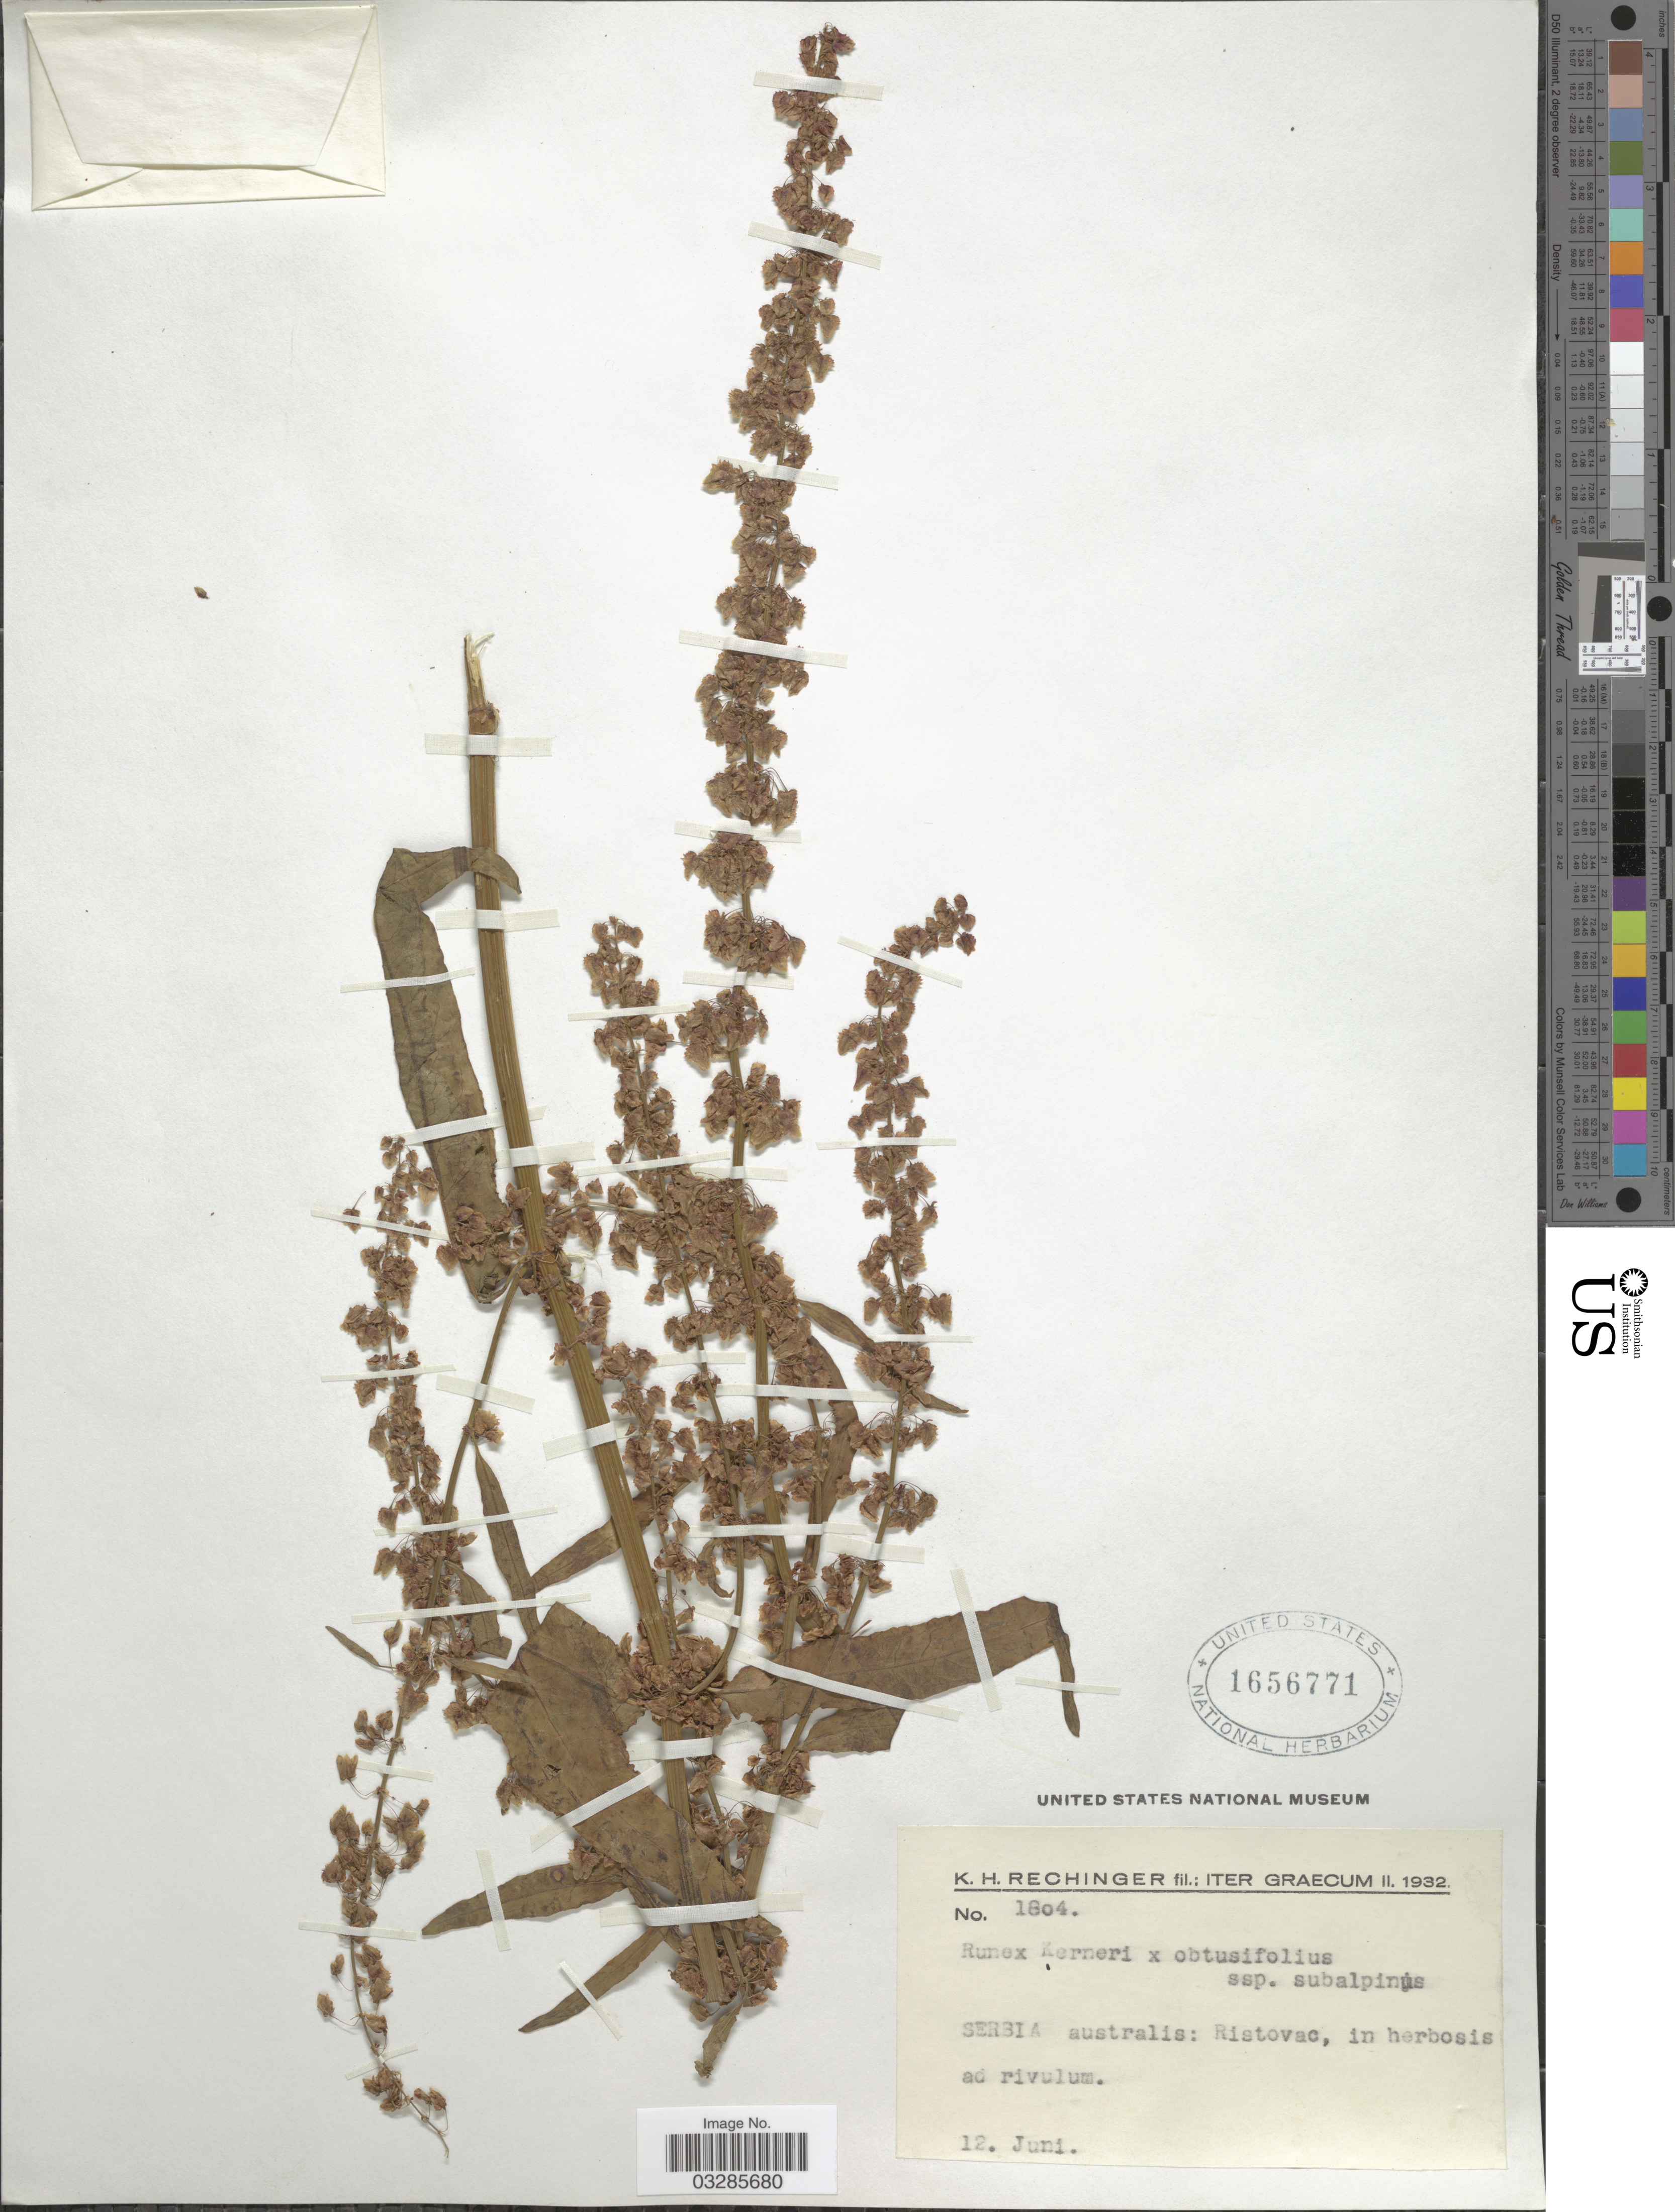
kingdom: Plantae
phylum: Tracheophyta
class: Magnoliopsida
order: Caryophyllales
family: Polygonaceae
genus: Rumex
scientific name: Rumex kerneri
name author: Borbás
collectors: K. H. Rechinger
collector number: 1804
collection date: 1932-06-12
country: Serbia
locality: Iter Graecum [unsure placement] Serbia australis: Ristovac.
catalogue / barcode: US 1656771